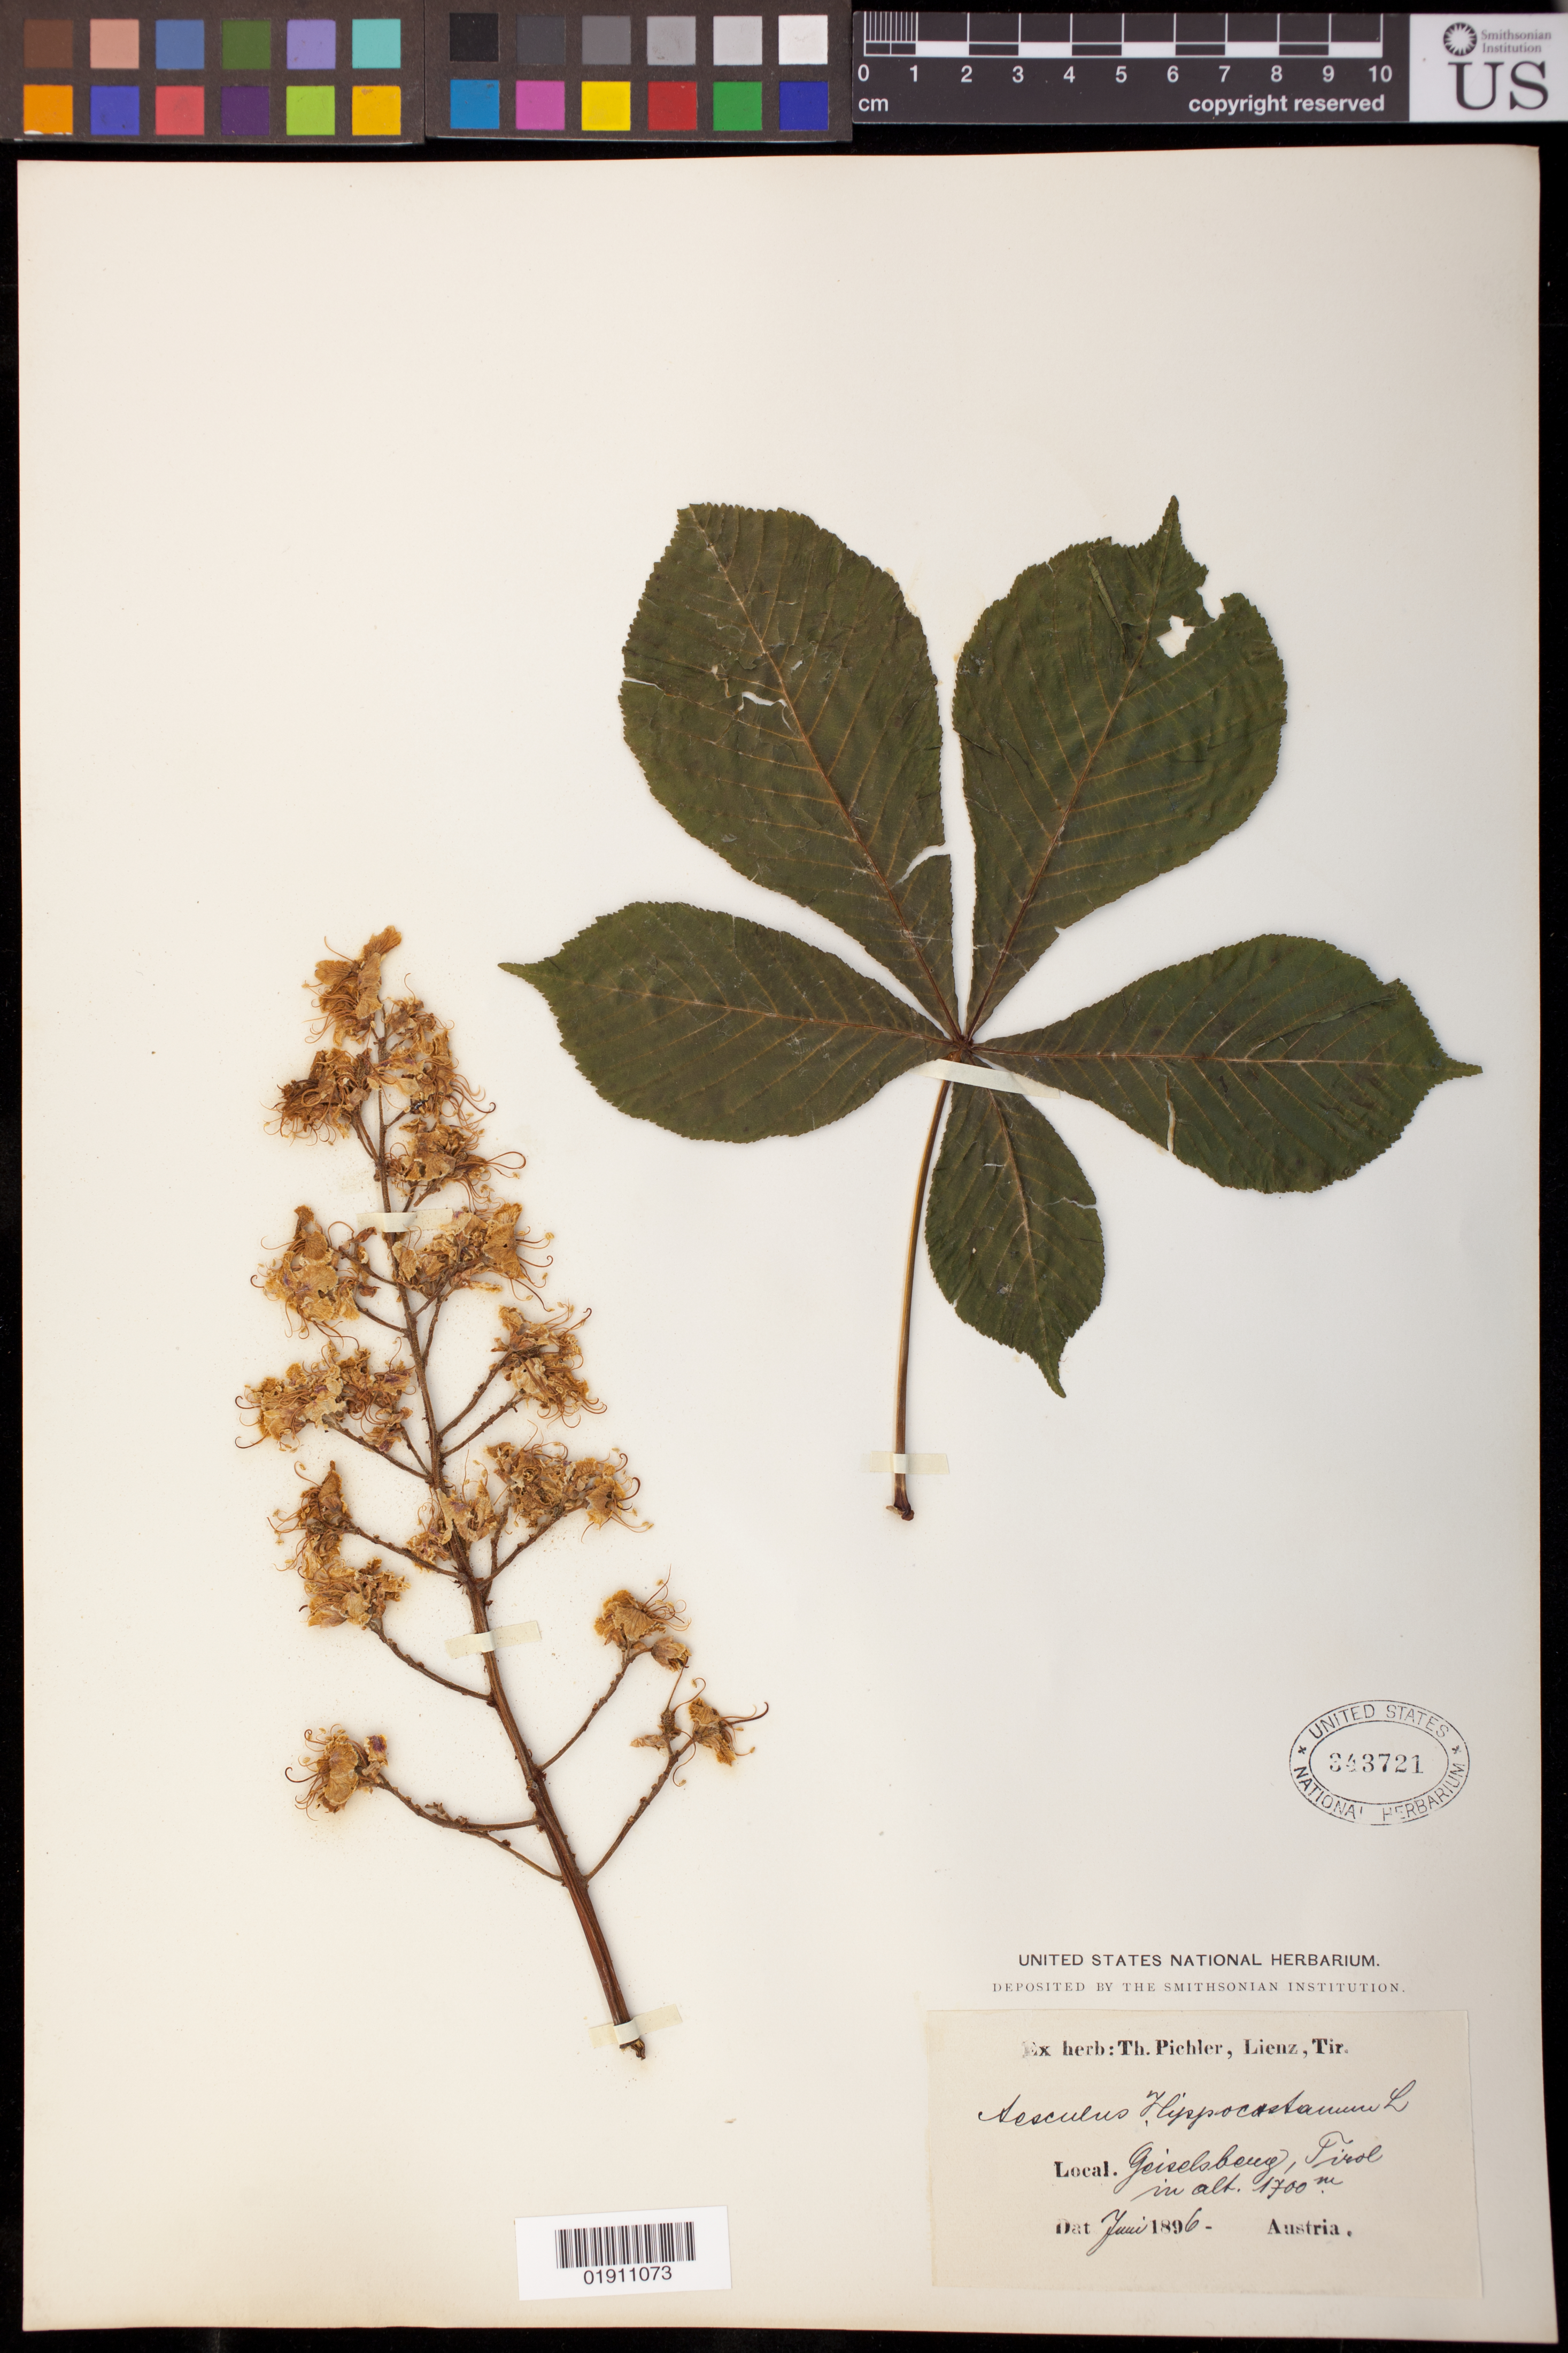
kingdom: Plantae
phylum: Tracheophyta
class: Magnoliopsida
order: Sapindales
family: Sapindaceae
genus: Aesculus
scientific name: Aesculus hippocastanum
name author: L.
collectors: T. Pichler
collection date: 1896-06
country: Austria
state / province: Tirol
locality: Geiselsberg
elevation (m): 1700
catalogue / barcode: US 343721